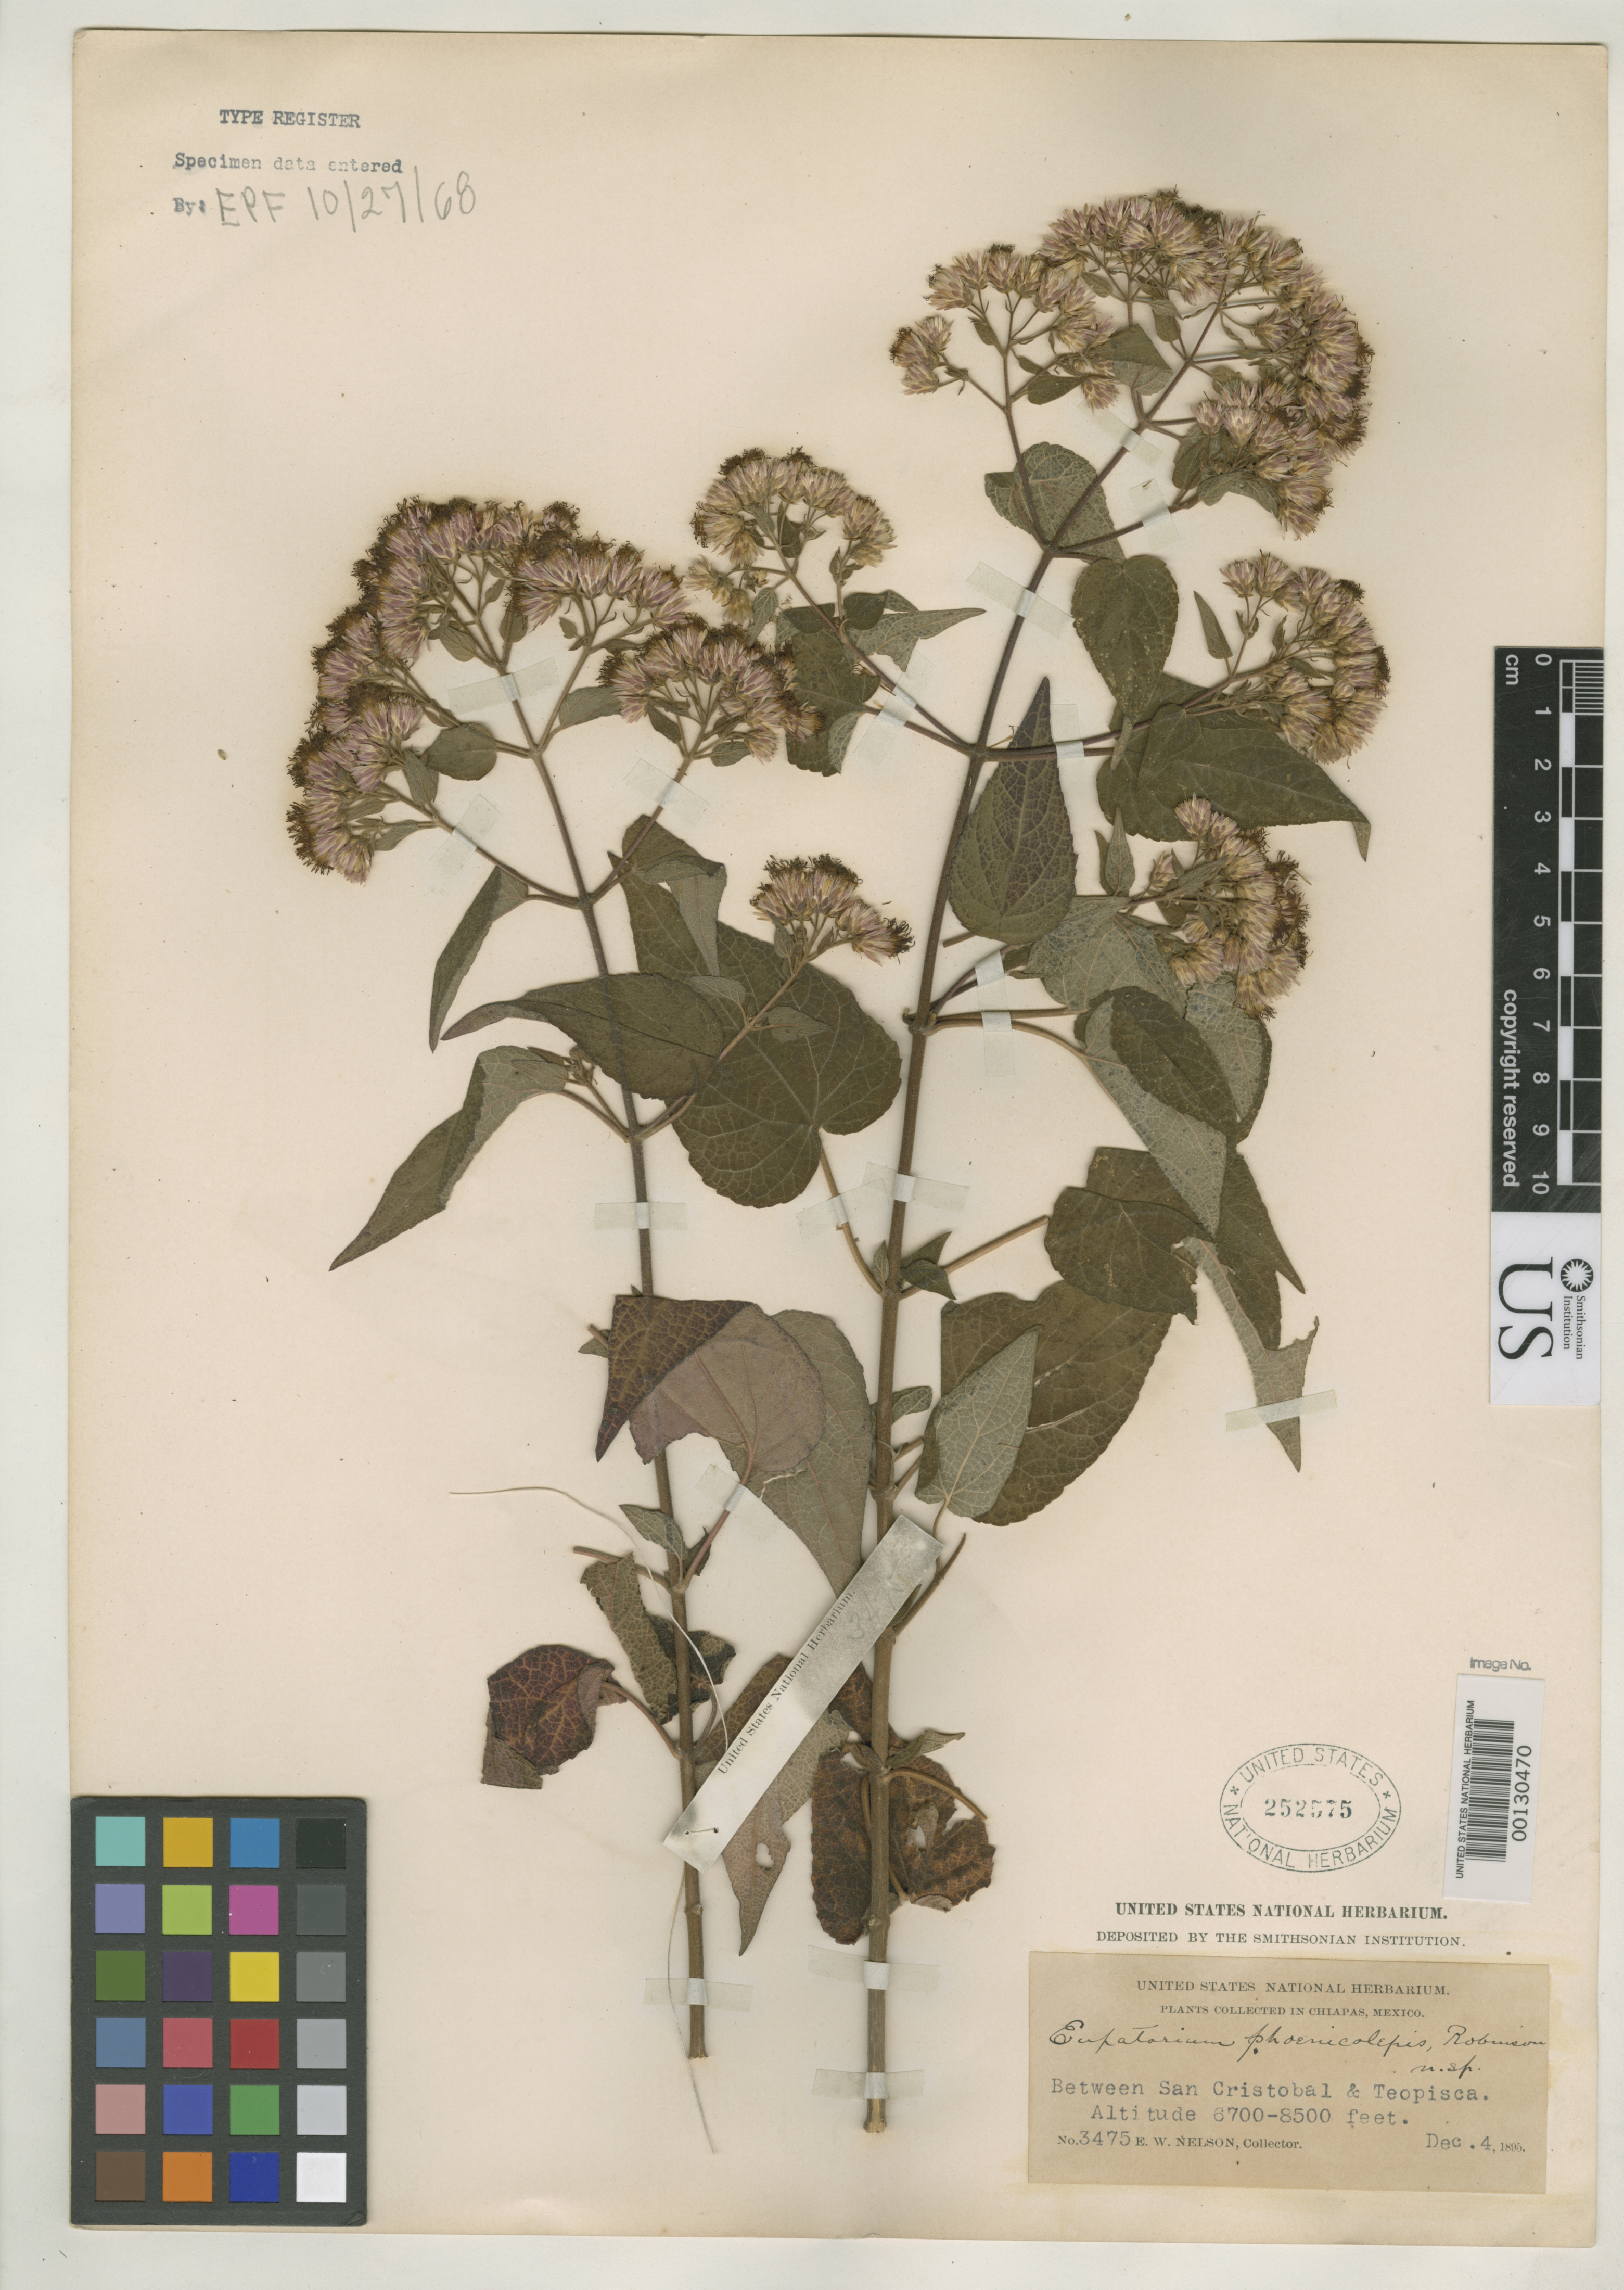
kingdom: Plantae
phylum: Tracheophyta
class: Magnoliopsida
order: Asterales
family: Asteraceae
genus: Eupatorium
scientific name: Eupatorium phoenicolepis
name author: B.L. Rob.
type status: Type Collection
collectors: E. W. Nelson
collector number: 3475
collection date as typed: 04 Dec 1895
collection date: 1895-12-04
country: Mexico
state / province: Chiapas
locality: Between San Cristobal and Teopisca.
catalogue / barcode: US 252575